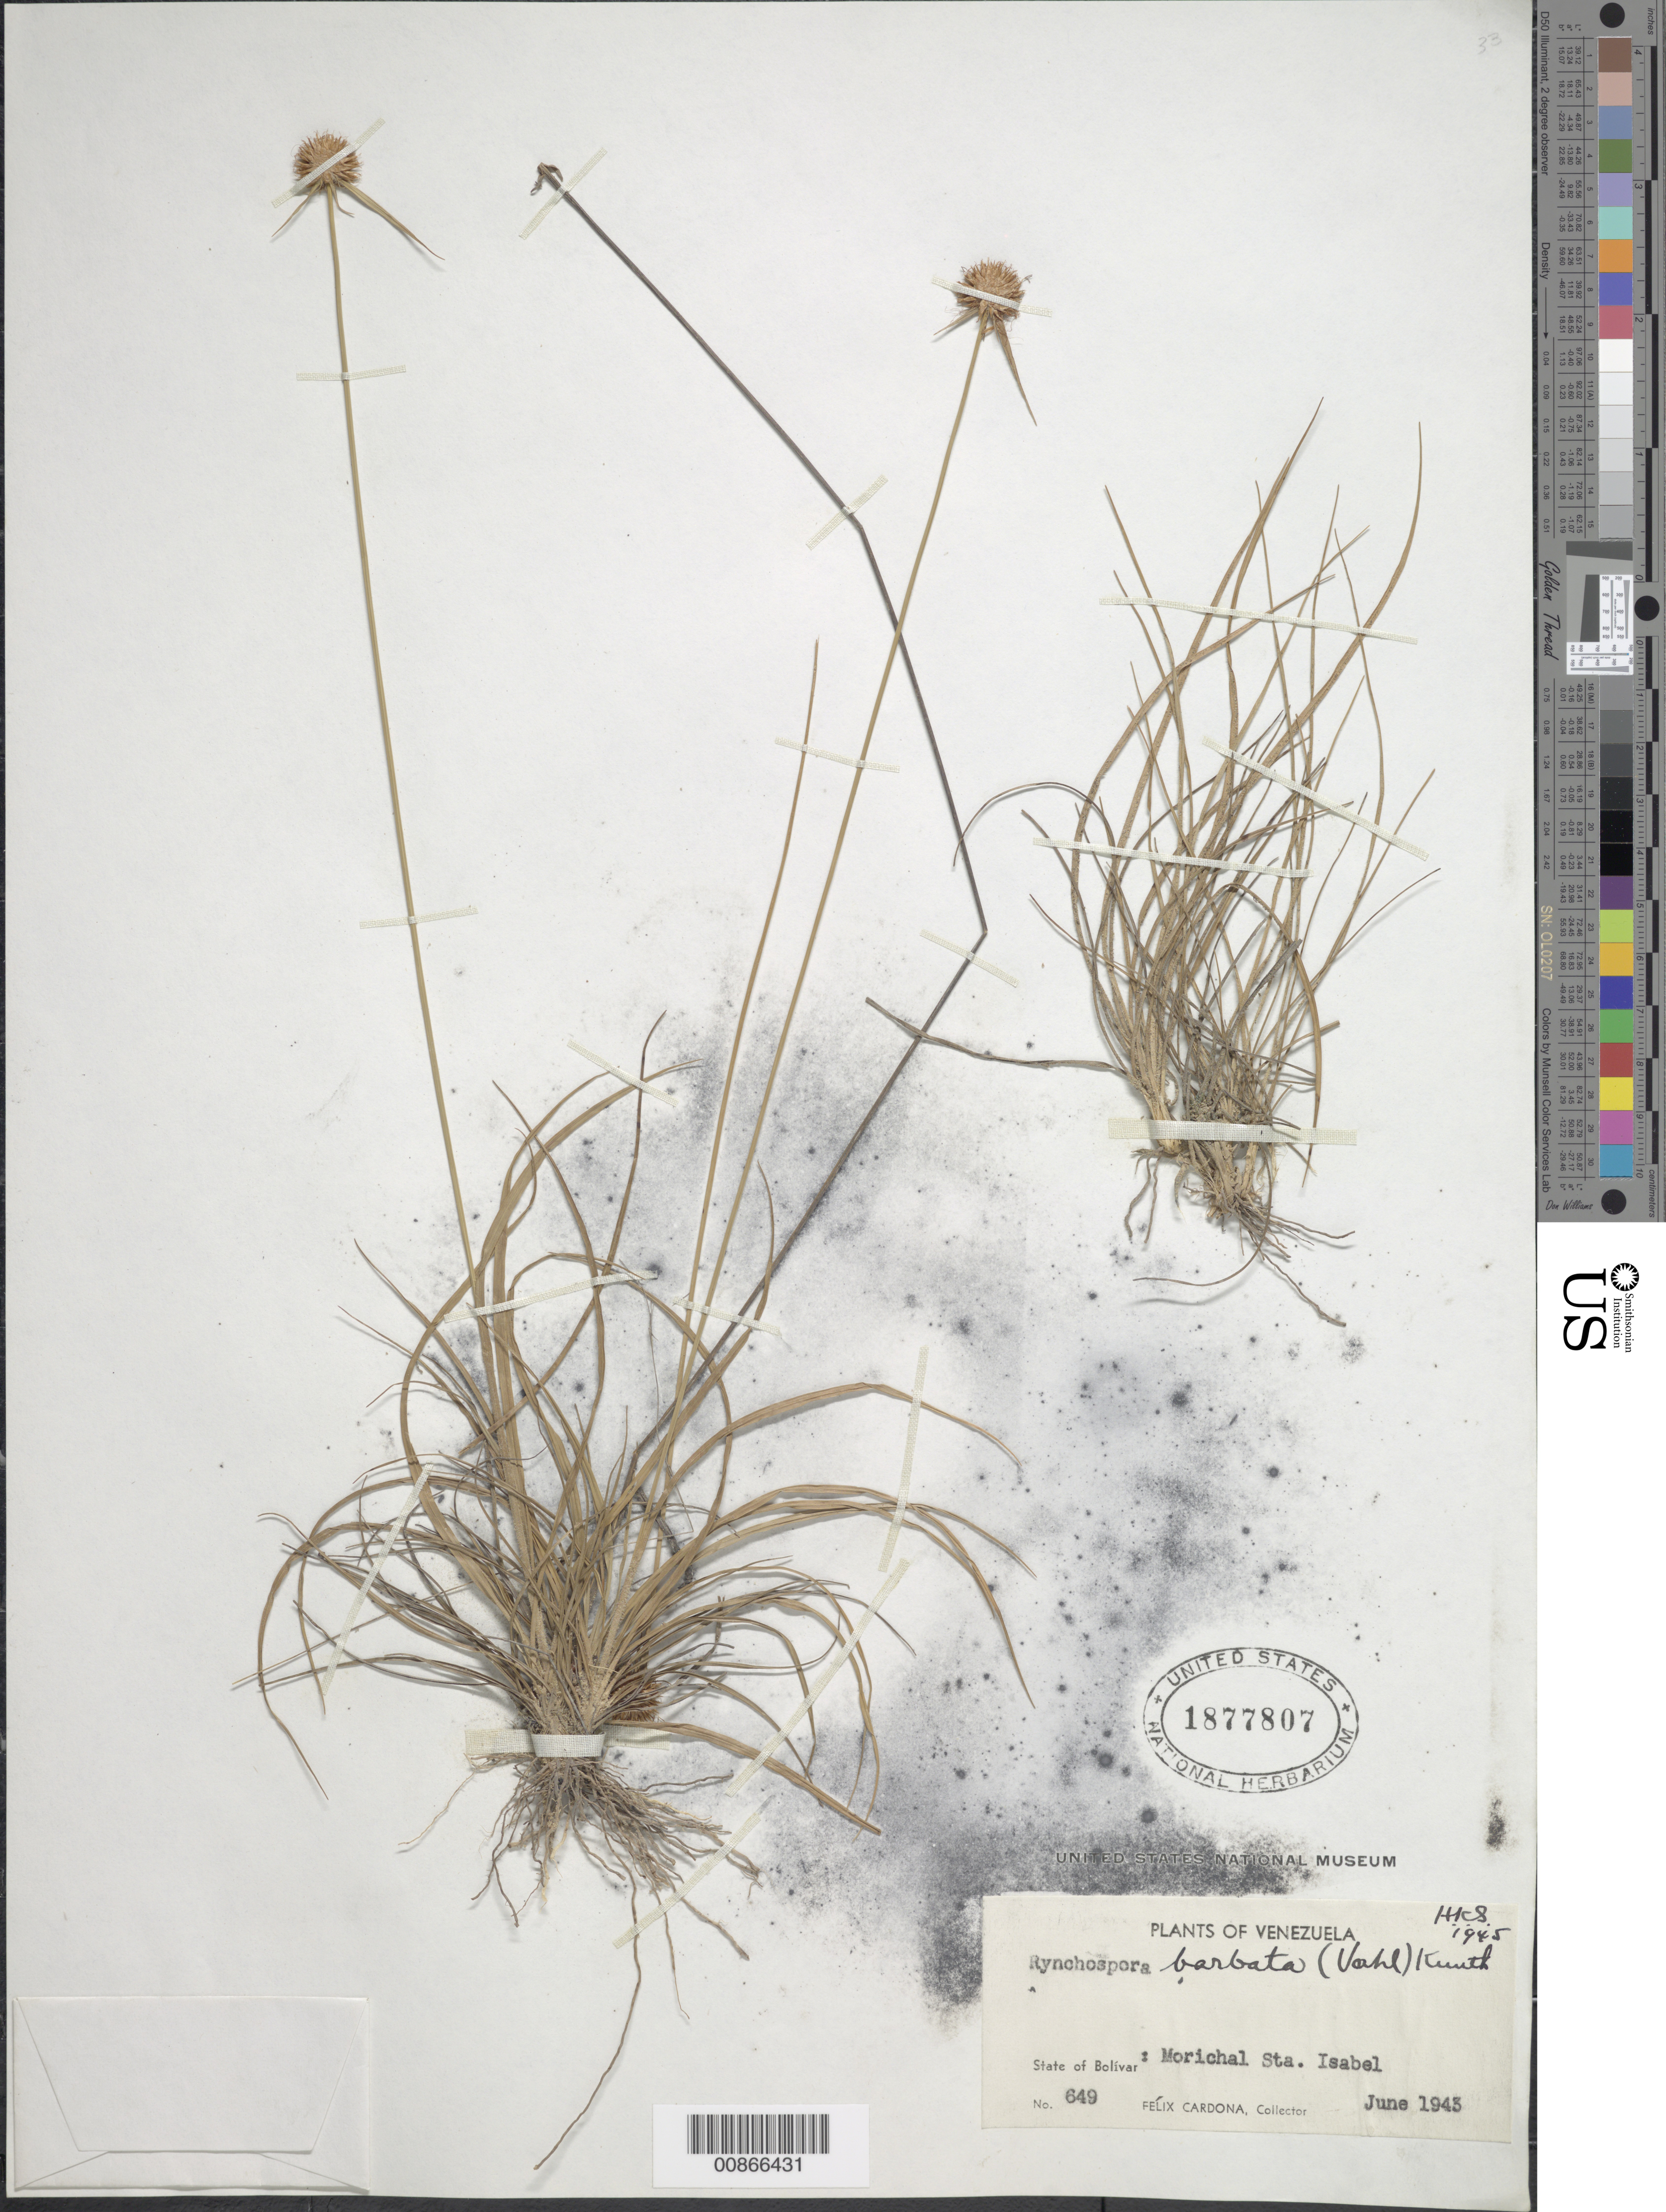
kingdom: Plantae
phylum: Tracheophyta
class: Liliopsida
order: Poales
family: Cyperaceae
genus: Rhynchospora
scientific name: Rhynchospora barbata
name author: (Vahl) Kunth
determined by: Alves, K.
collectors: F. Cardona Puig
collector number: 649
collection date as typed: Jun-43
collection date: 1943-06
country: Venezuela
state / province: Bolívar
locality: Morichal Santa Isabel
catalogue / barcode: US 1877807